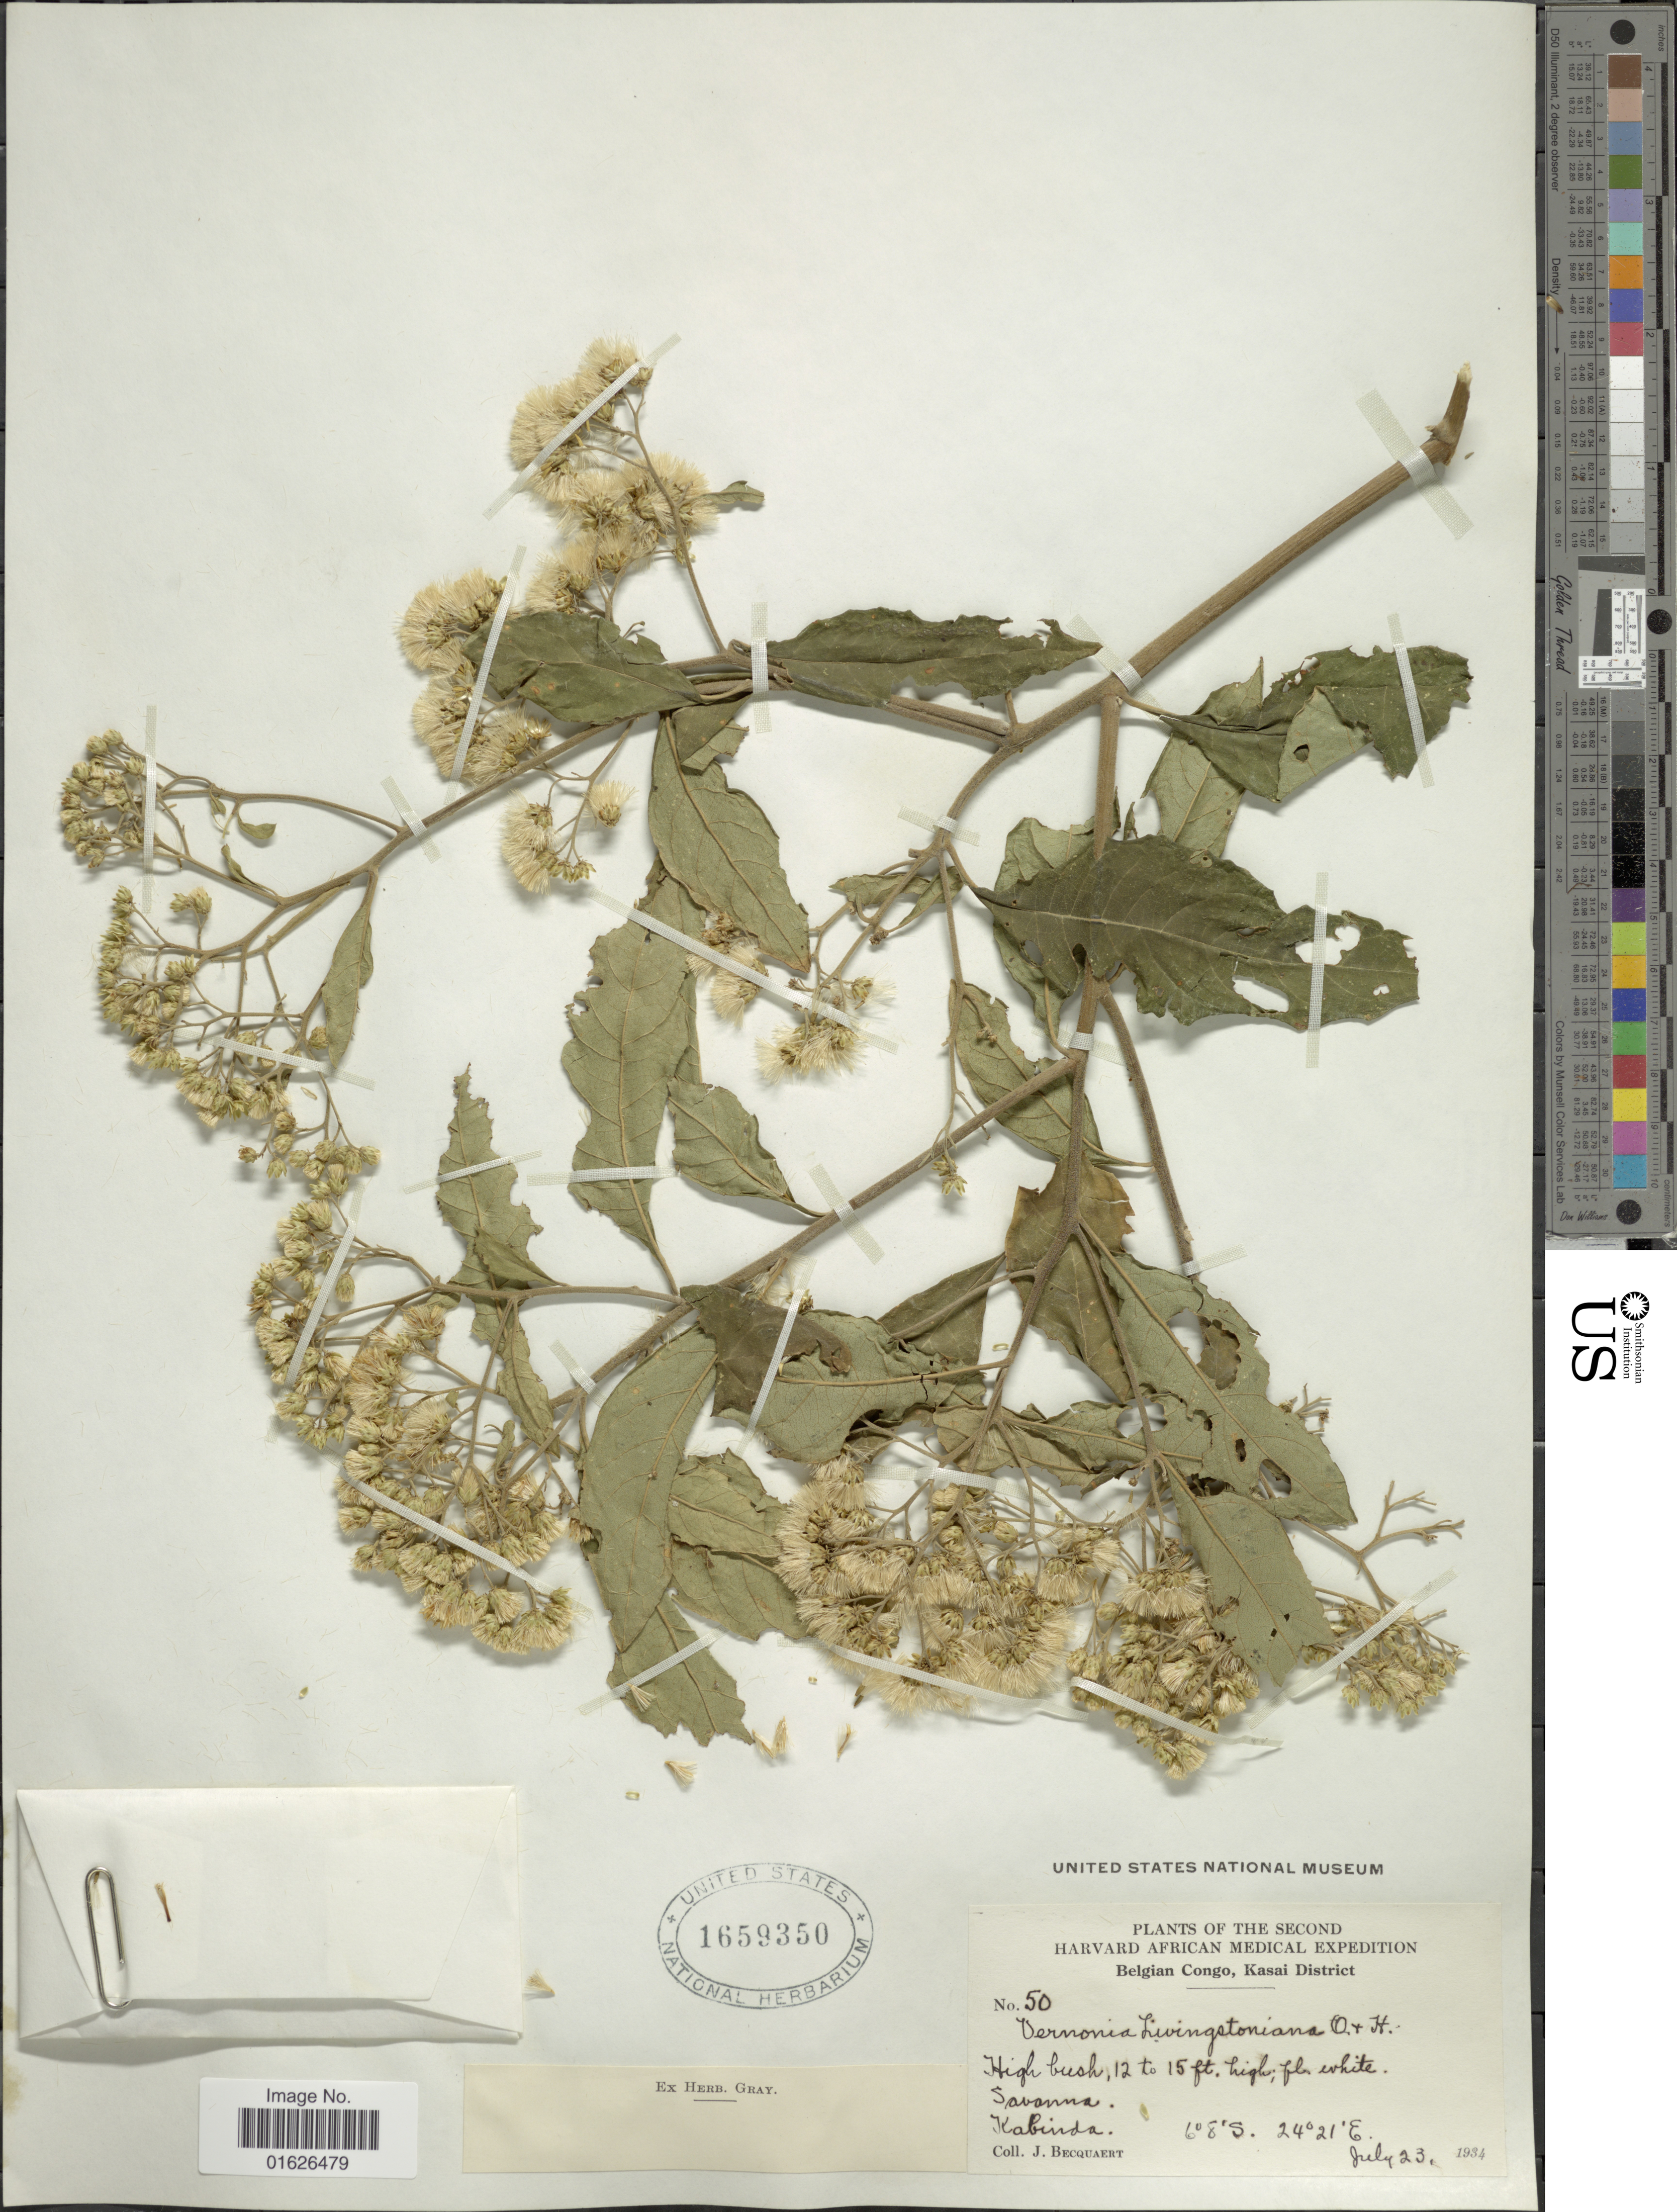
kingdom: Plantae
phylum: Tracheophyta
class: Magnoliopsida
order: Asterales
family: Asteraceae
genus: Gymnanthemum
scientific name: Gymnanthemum thomsonianum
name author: (Oliv. & Hiern in Oliv.) H. Rob.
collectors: J. Bequaert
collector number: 50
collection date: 1934-07-23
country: Congo, Democratic Republic of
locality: Belgian Congo, Kasai District, Kanbinda.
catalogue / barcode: US 1659350